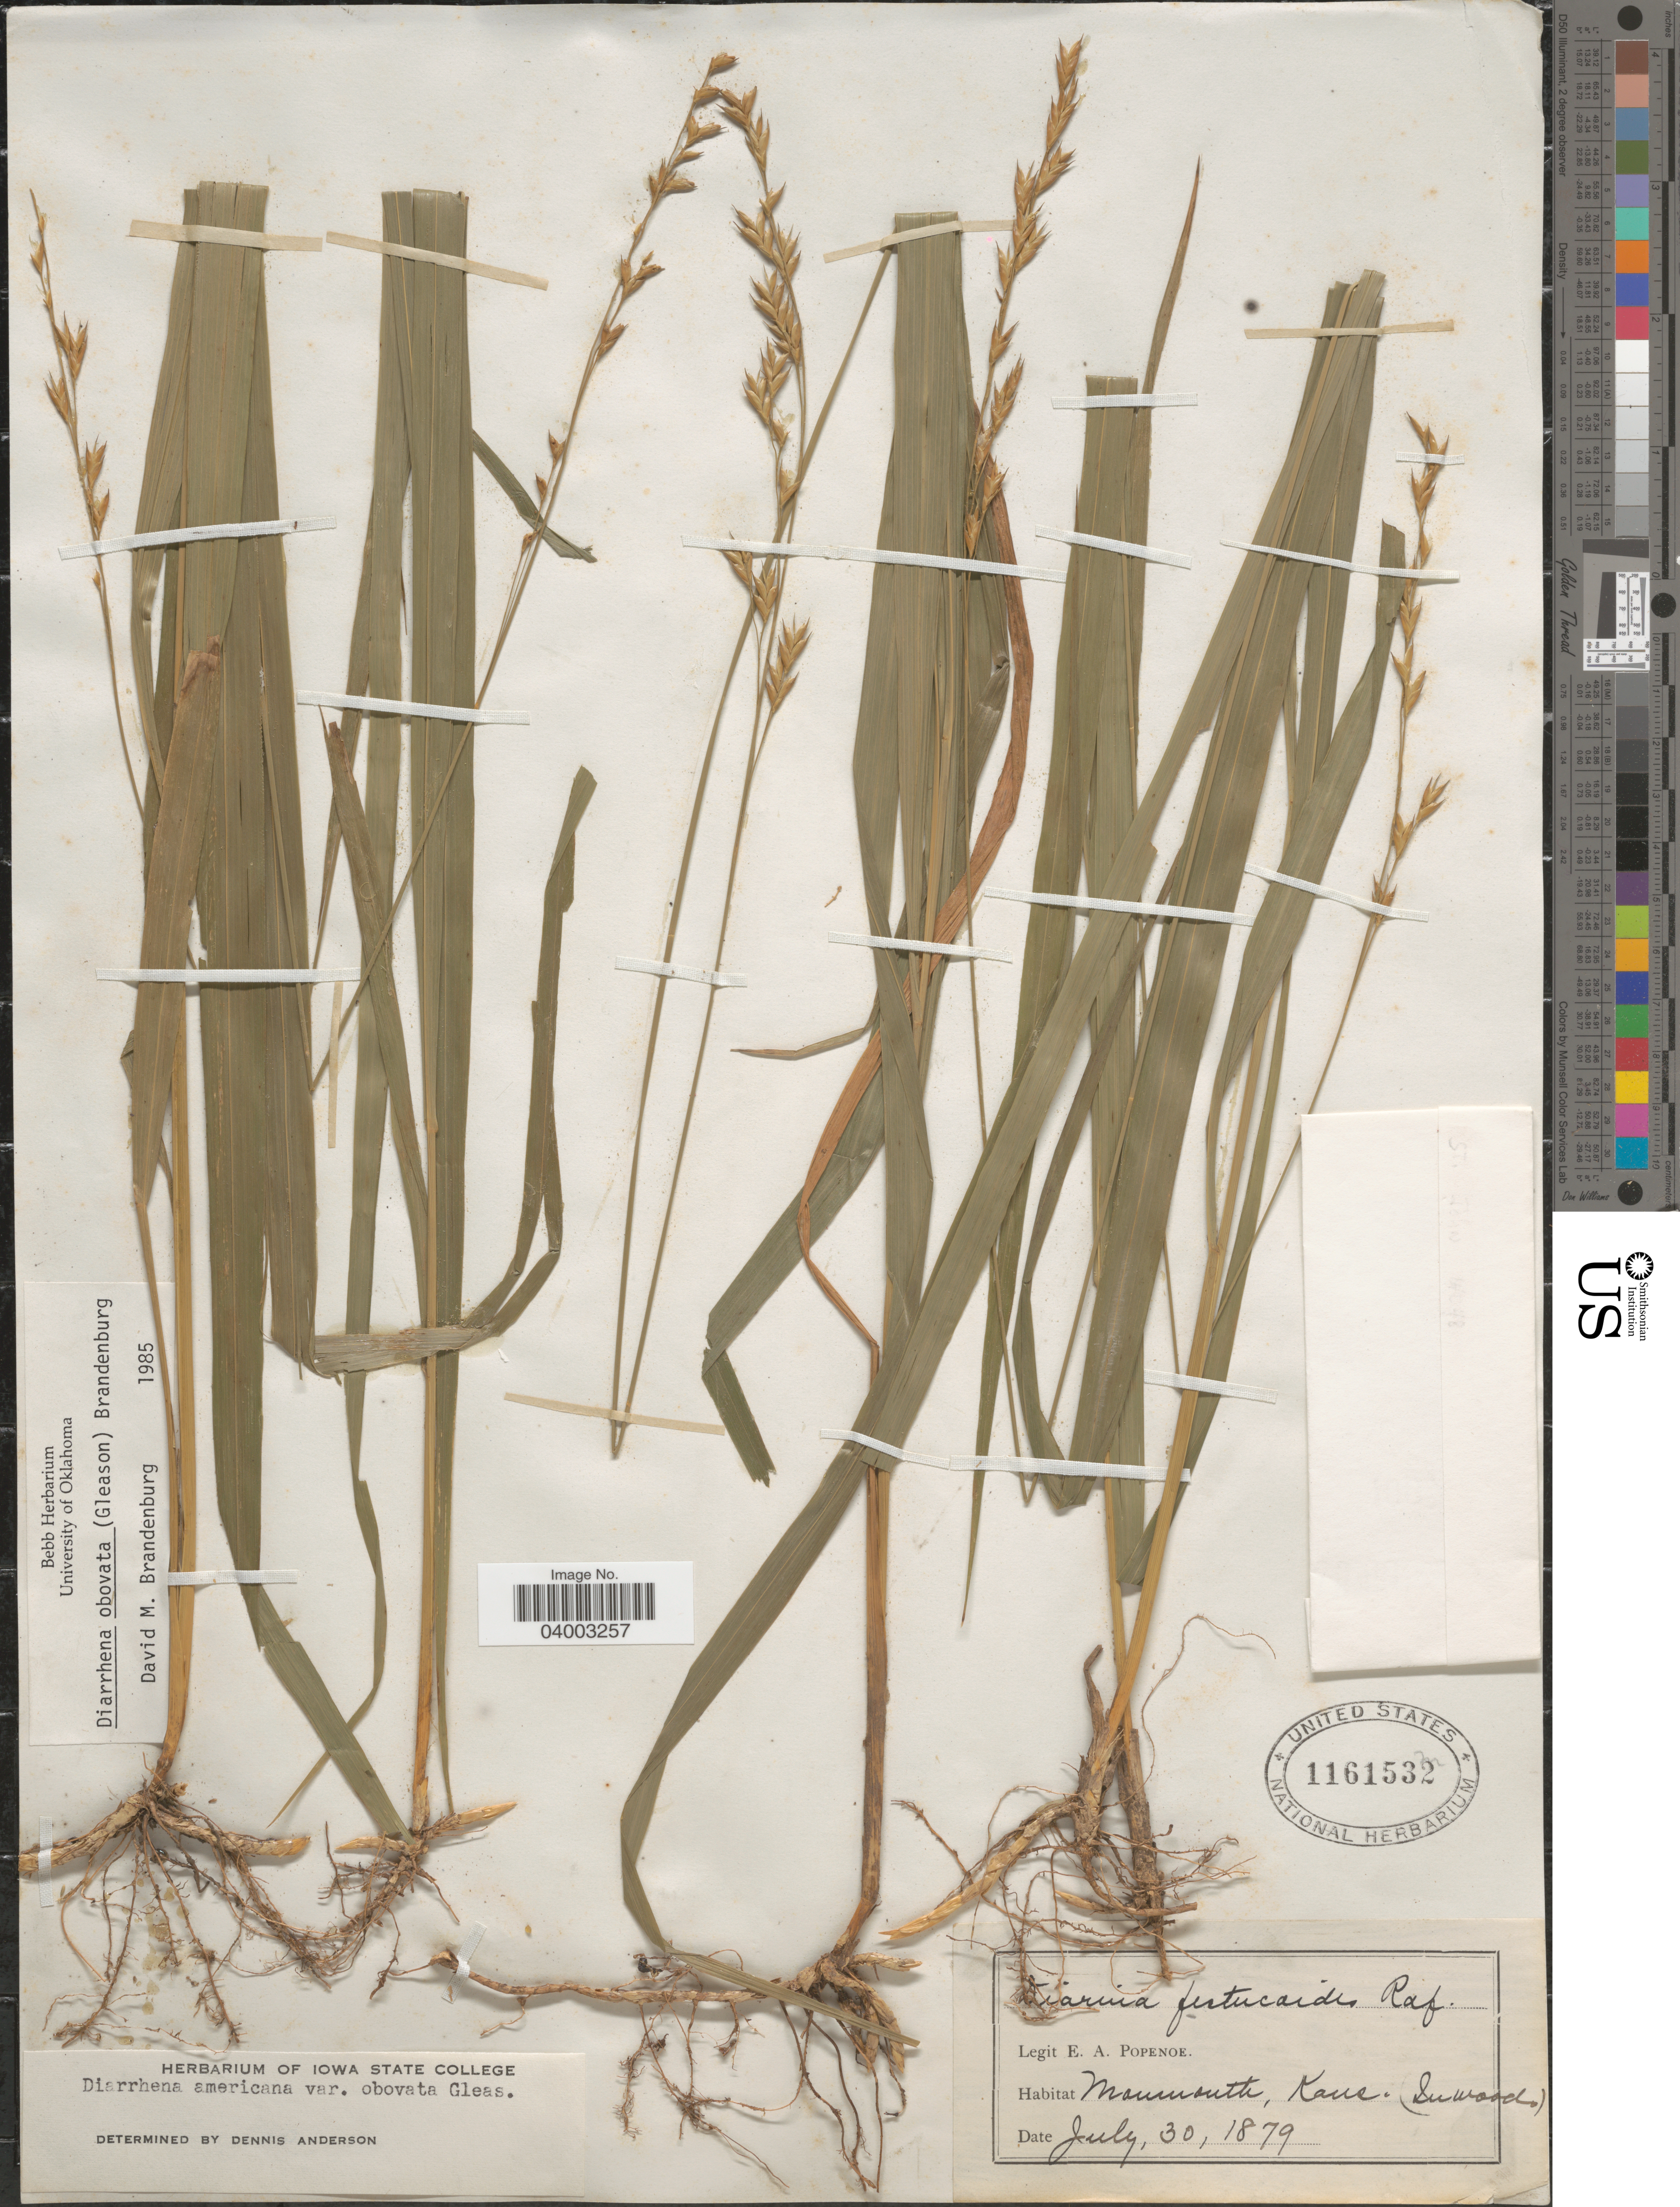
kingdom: Plantae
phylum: Tracheophyta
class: Liliopsida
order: Poales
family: Poaceae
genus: Diarrhena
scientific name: Diarrhena obovata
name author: (Gleason) Brandenburg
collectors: E. A. Popenoe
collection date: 1879-07-30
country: United States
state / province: Kansas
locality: Monmouth.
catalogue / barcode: US 1161532